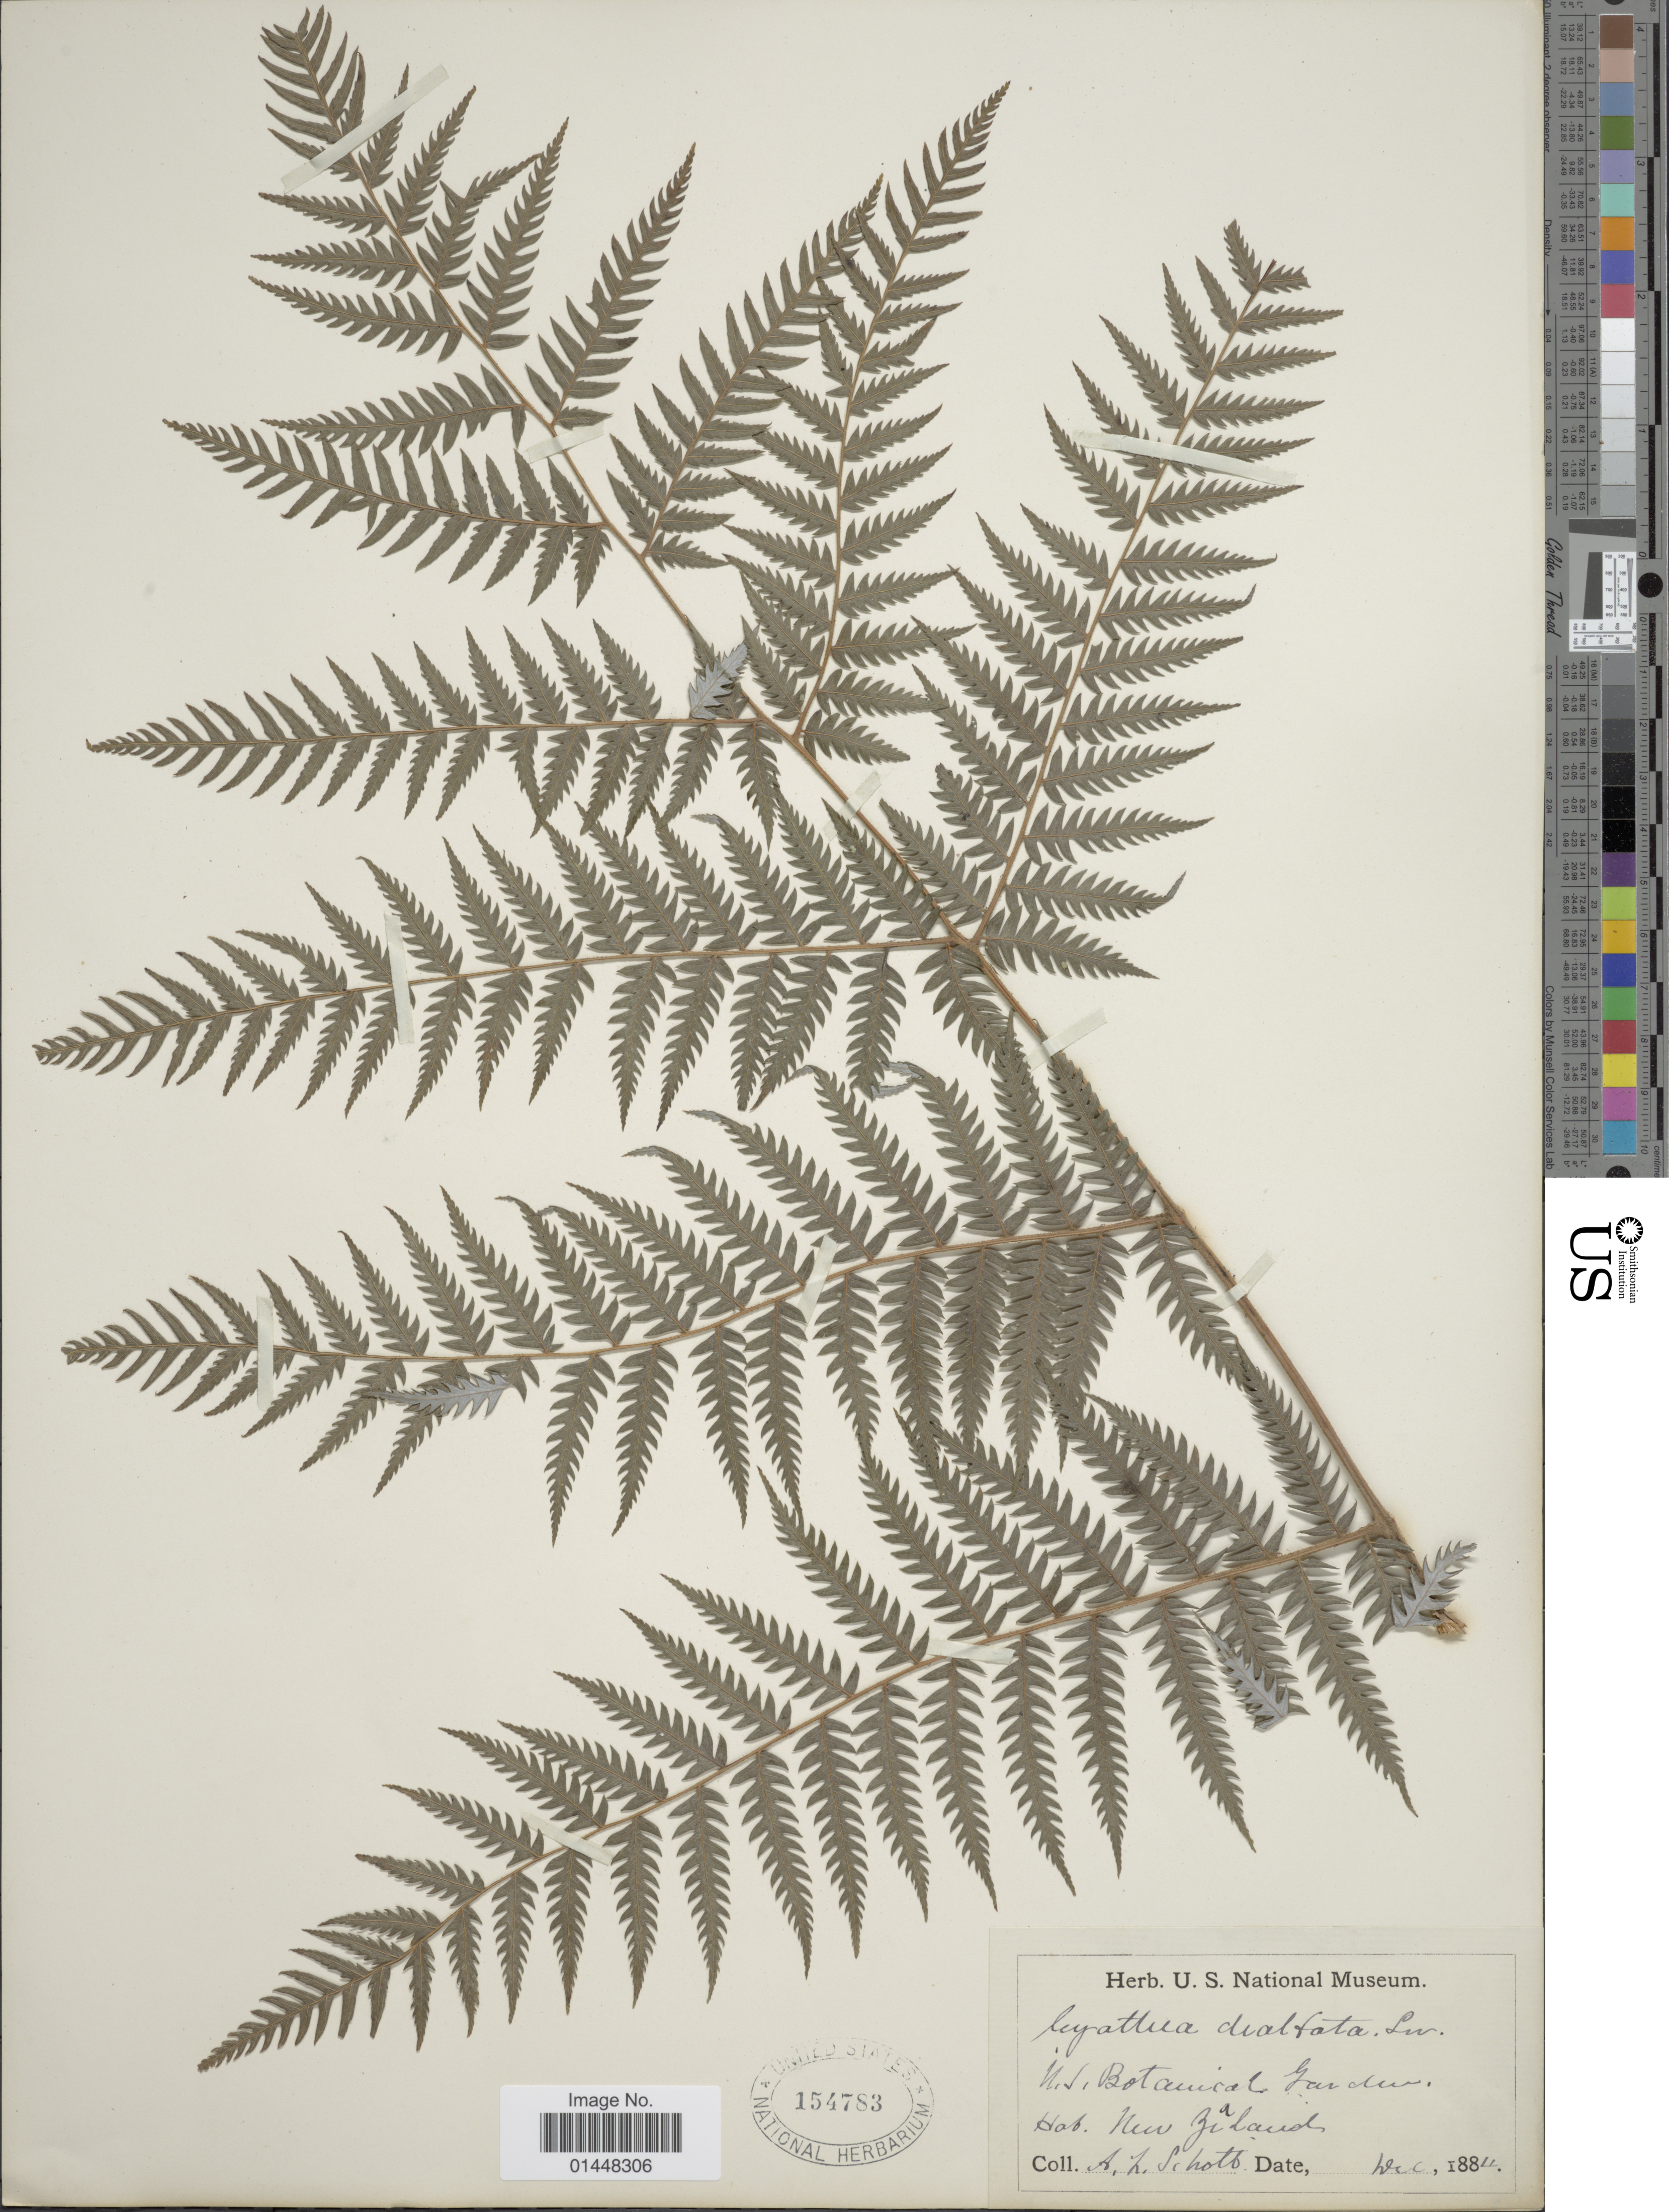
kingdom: Plantae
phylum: Tracheophyta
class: Polypodiopsida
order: Cyatheales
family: Cyatheaceae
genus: Cyathea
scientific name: Cyathea dealbata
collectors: A. L. Schott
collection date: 1884-12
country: United States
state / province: District of Columbia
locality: U.S. Botanical Garden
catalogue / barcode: US 154783